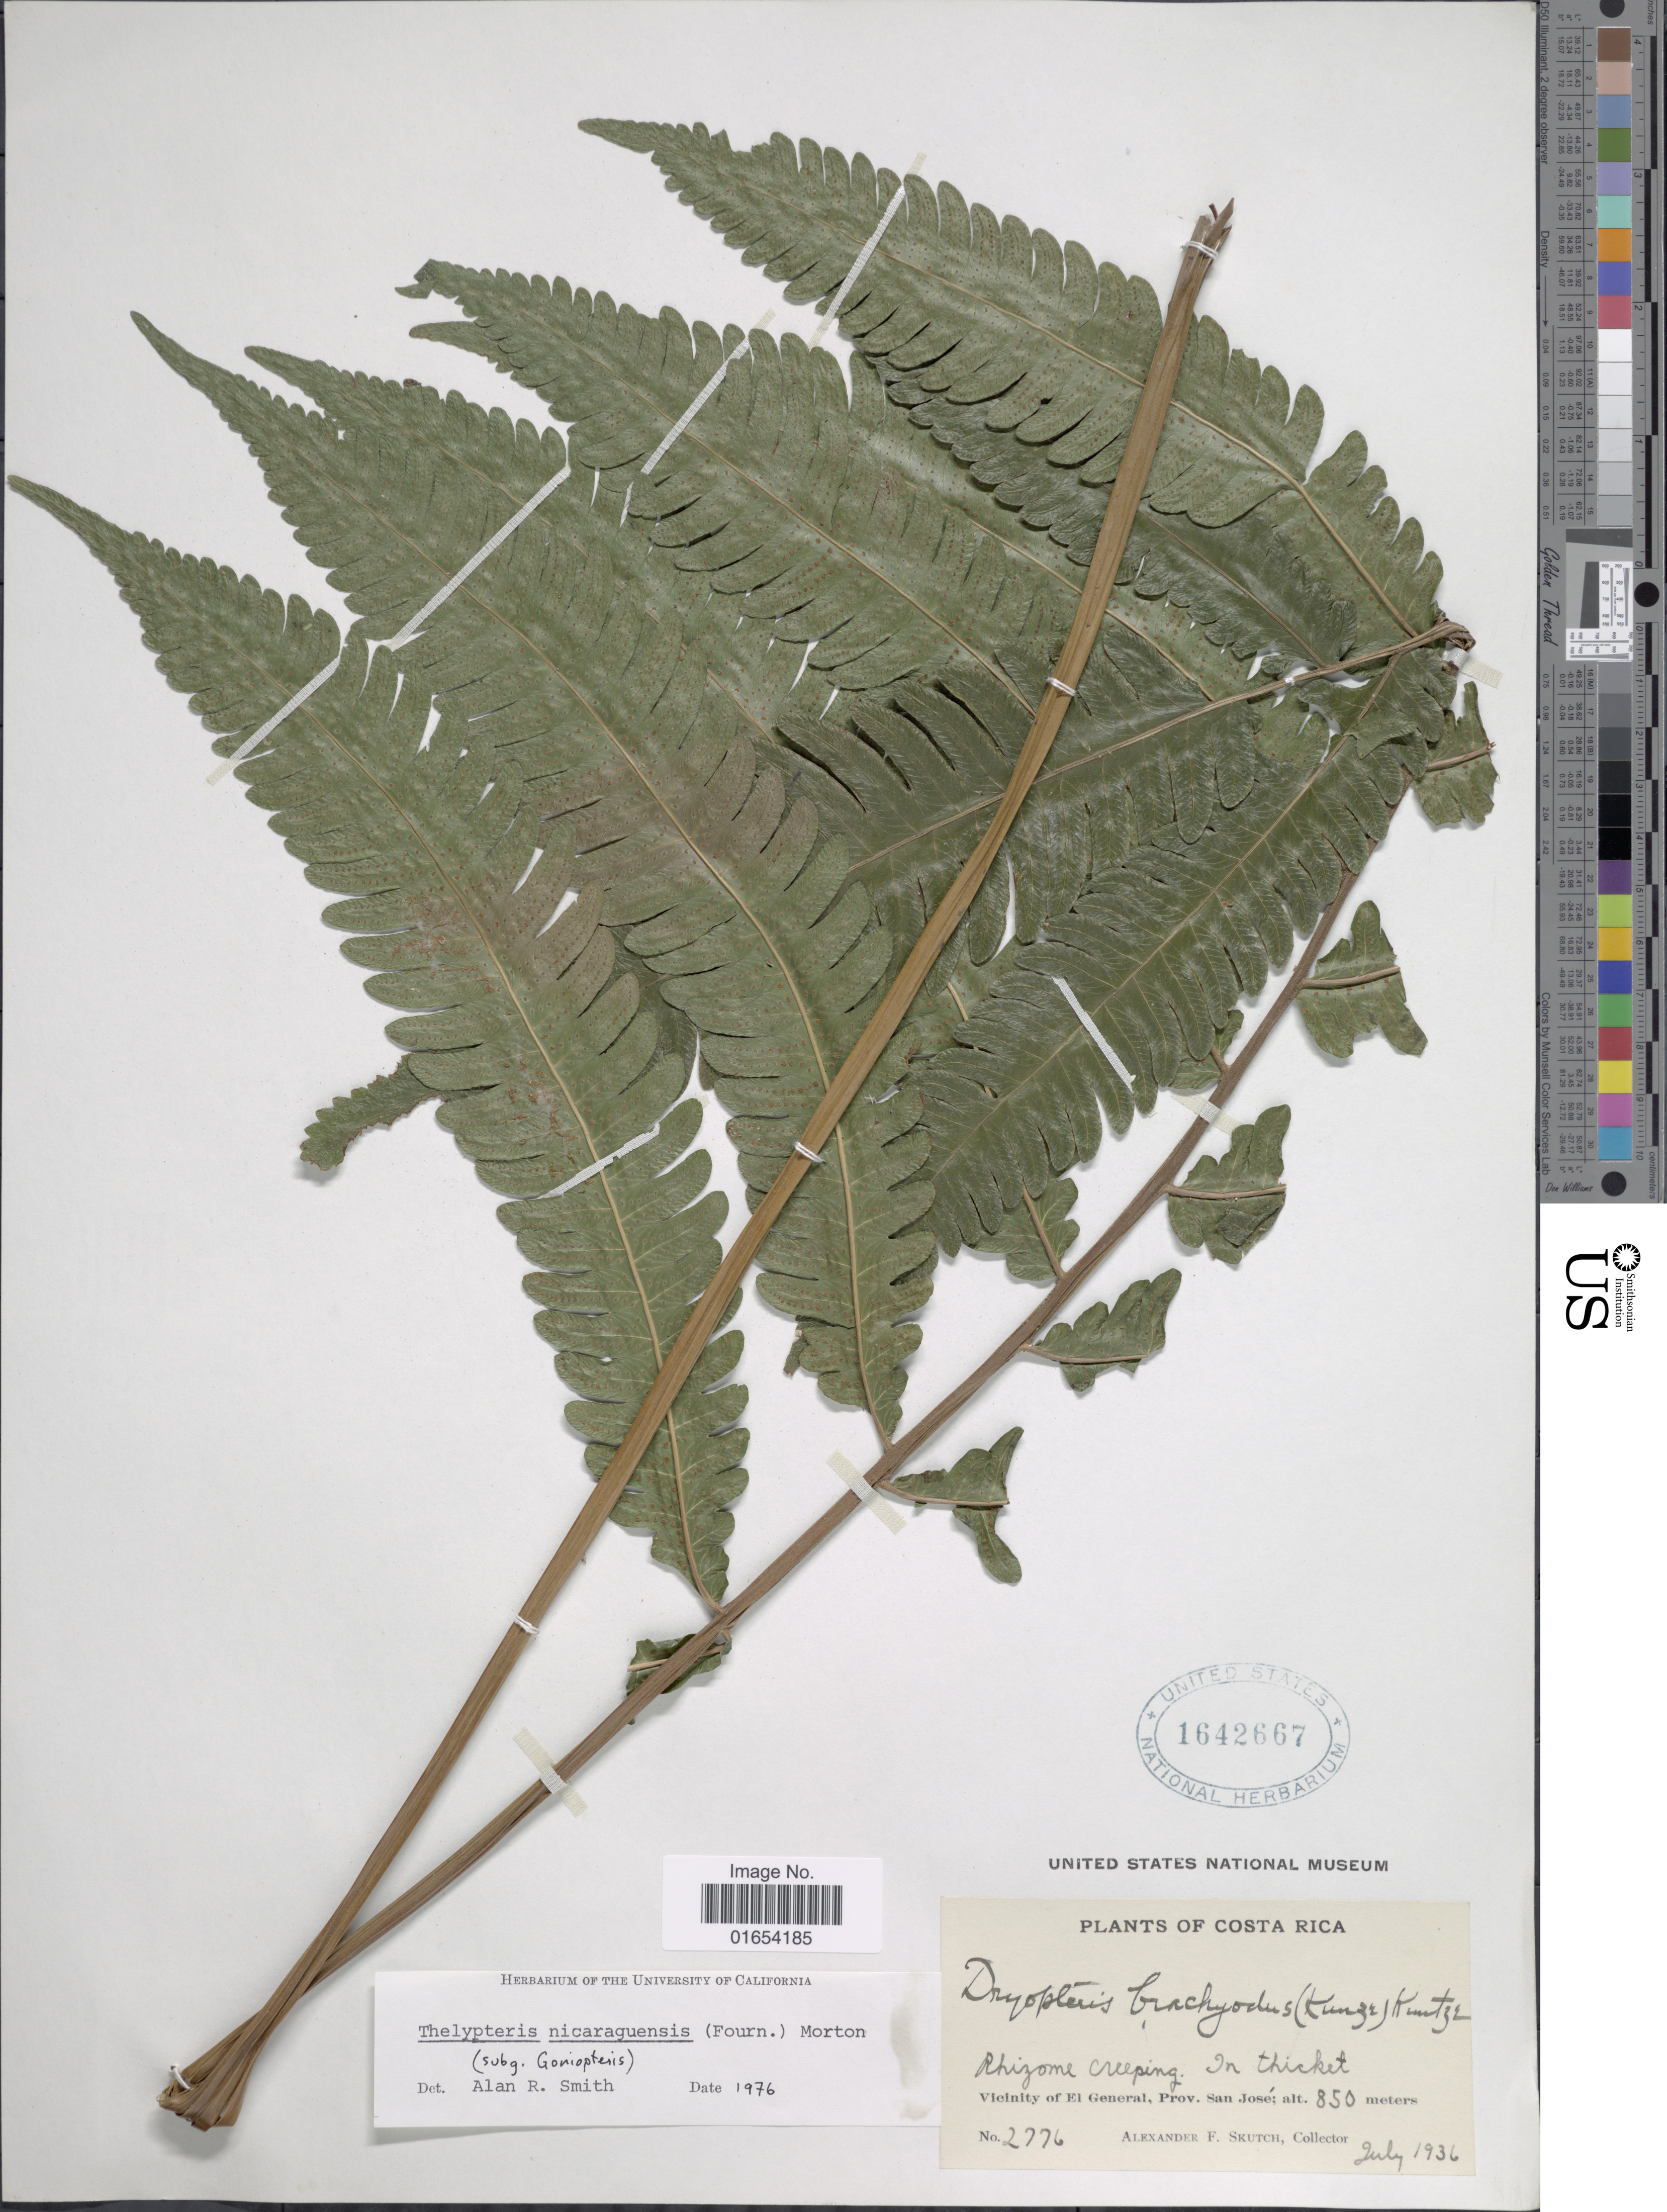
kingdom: Plantae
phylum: Tracheophyta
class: Polypodiopsida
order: Polypodiales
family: Thelypteridaceae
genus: Goniopteris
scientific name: Goniopteris nicaraguensis (C. Chr.) comb. nov., ined 2015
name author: (C. Chr.)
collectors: A. F. Skutch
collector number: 2776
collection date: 1936-07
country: Costa Rica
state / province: San José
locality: Vicinity of El General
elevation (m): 850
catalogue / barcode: US 1642667